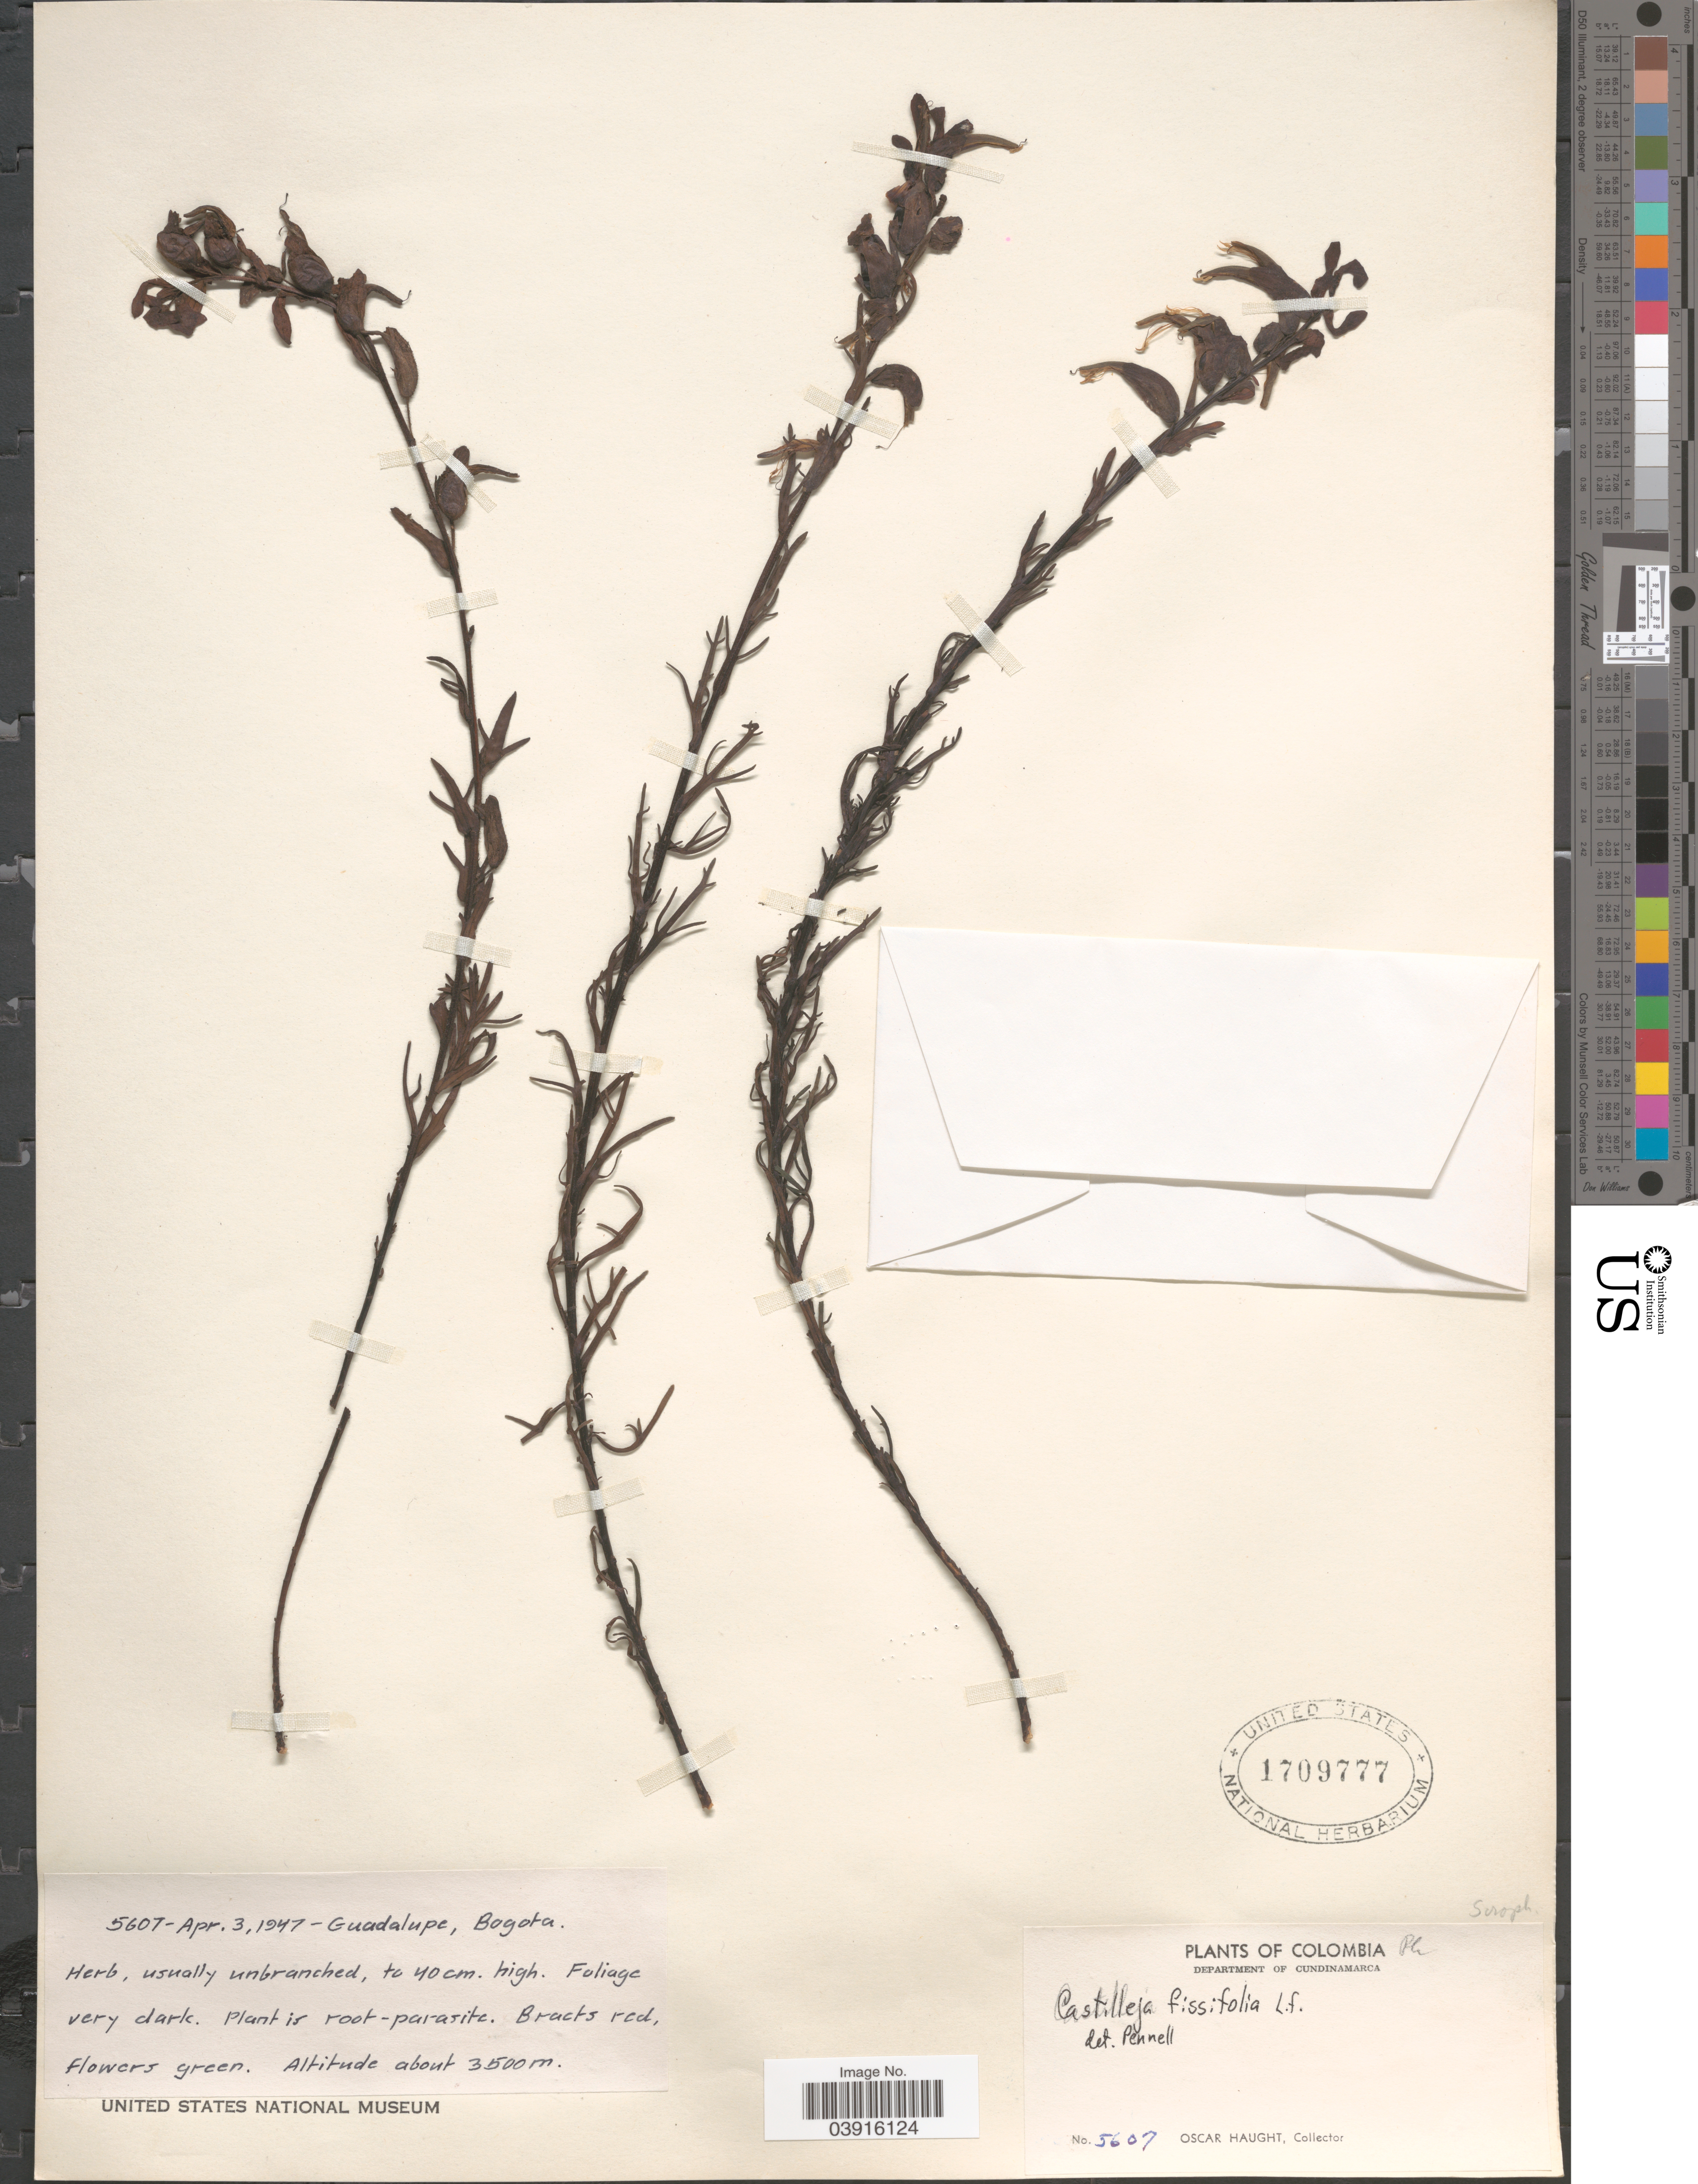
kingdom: Plantae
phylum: Tracheophyta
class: Magnoliopsida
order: Lamiales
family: Orobanchaceae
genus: Castilleja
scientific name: Castilleja fissifolia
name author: L. f.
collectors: O. L. Haught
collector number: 5607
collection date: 1947-04-03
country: Colombia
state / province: Cundinamarca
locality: Department of Cundinamarca. Guadalupe, Bogota.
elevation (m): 3500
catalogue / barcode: US 1709777